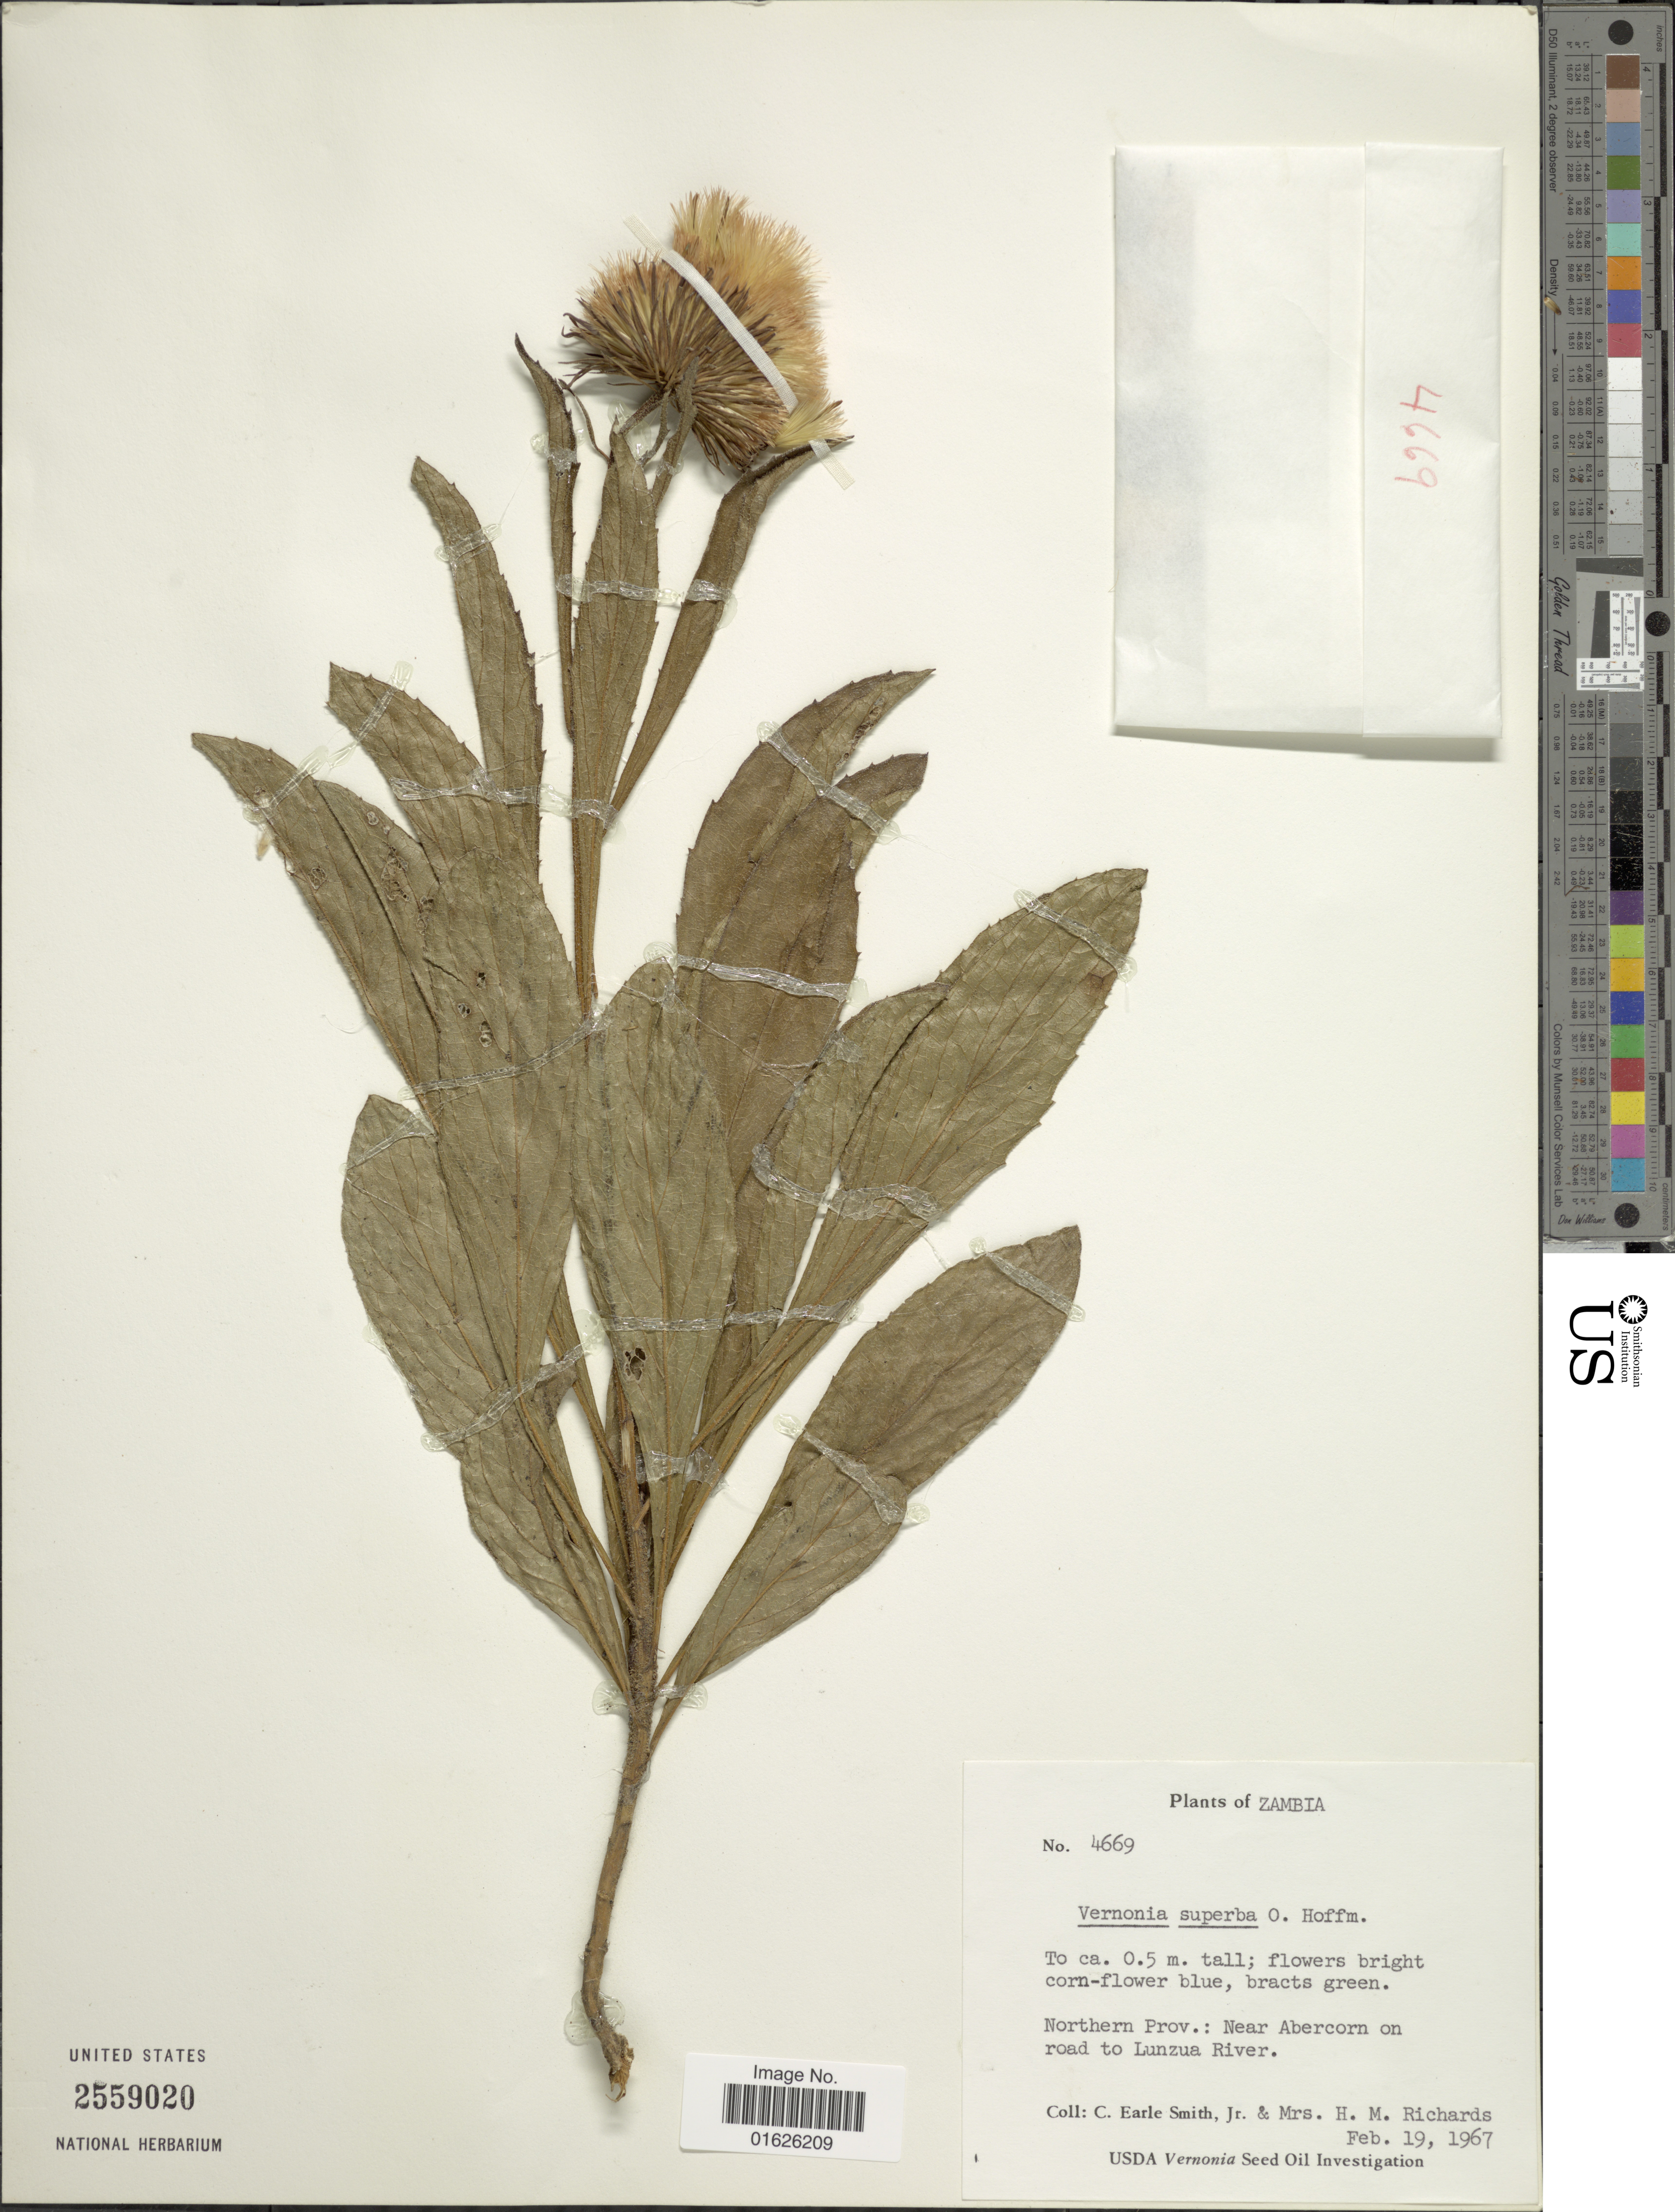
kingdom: Plantae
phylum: Tracheophyta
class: Magnoliopsida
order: Asterales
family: Asteraceae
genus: Linzia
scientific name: Linzia melleri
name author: (Oliv. & Hiern) H. Rob.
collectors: C. E. Smith Jr. & H. Richards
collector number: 4669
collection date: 1967-02-19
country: Zambia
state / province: Northern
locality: Northern Prov.: Near Abercorn on road to Lunzua River.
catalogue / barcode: US 2559020